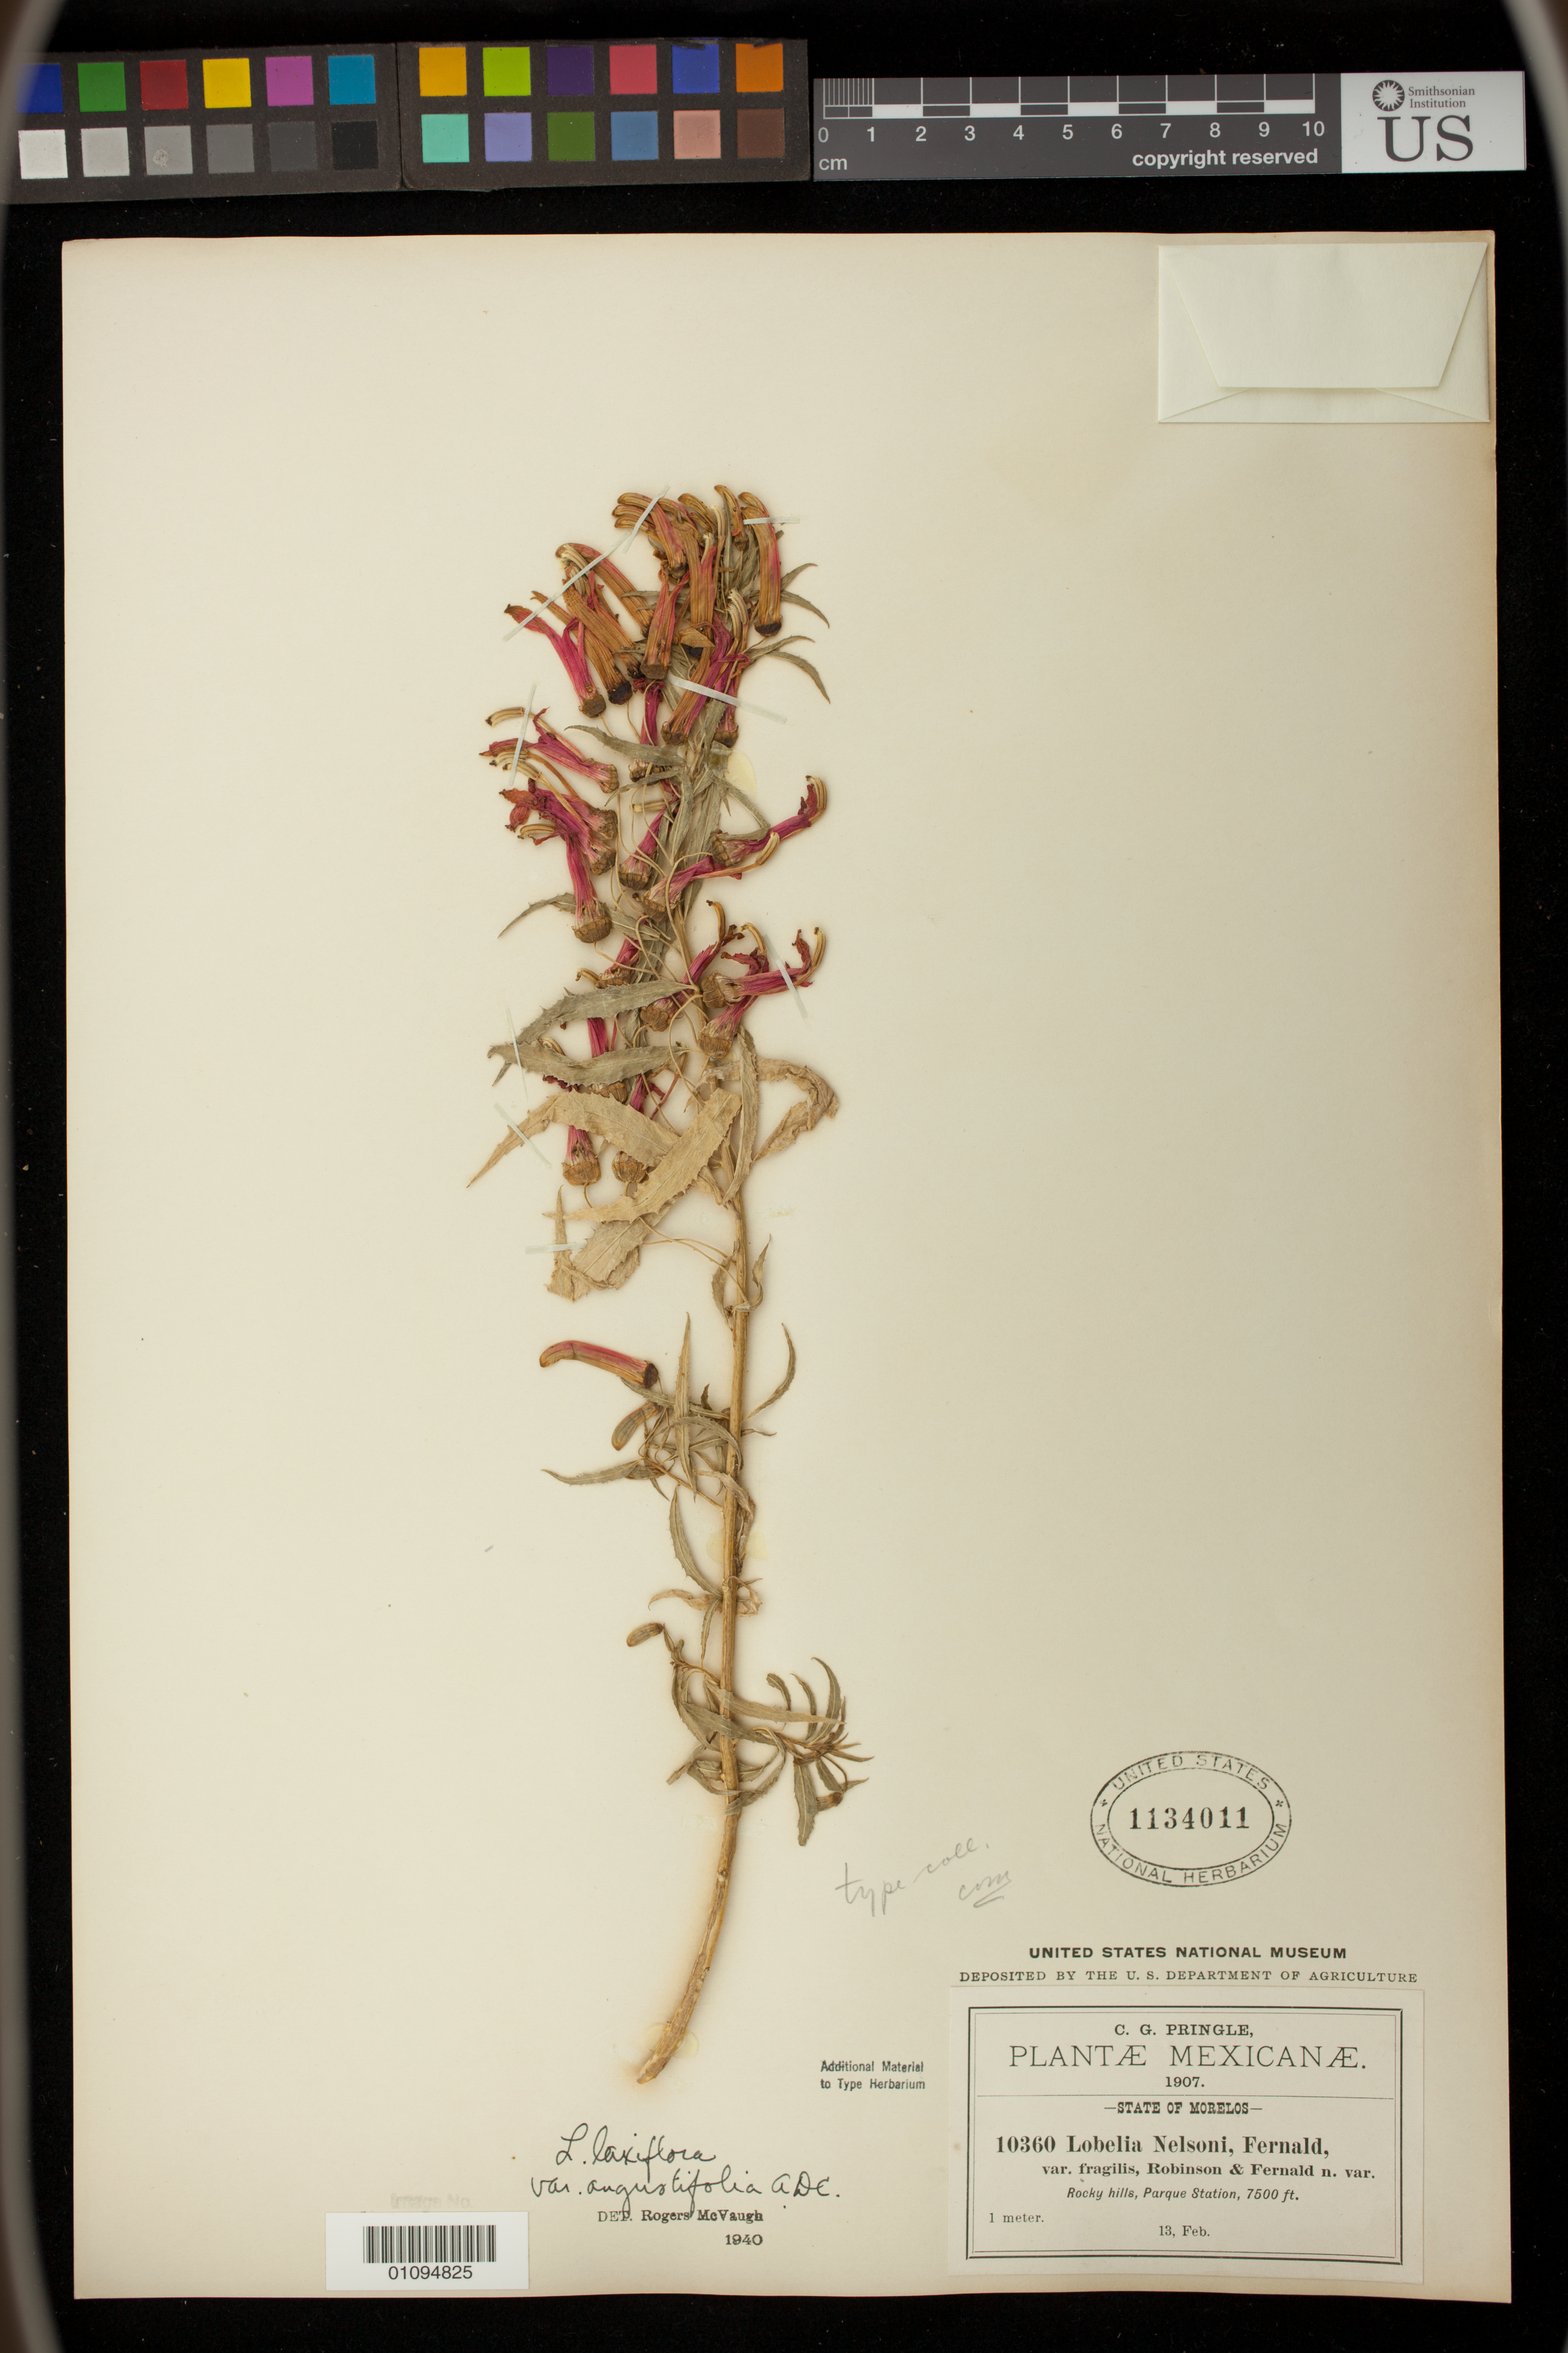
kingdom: Plantae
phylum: Tracheophyta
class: Magnoliopsida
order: Asterales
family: Campanulaceae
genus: Lobelia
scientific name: Lobelia nelsonii var. fragilis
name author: B.L. Rob. & Fernald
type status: Isotype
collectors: C. G. Pringle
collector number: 10360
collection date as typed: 13 Feb 1907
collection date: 1907-02-13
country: Mexico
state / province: Morelos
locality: Parque station.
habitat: Rocky hills.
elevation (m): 2286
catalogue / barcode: US 1134011